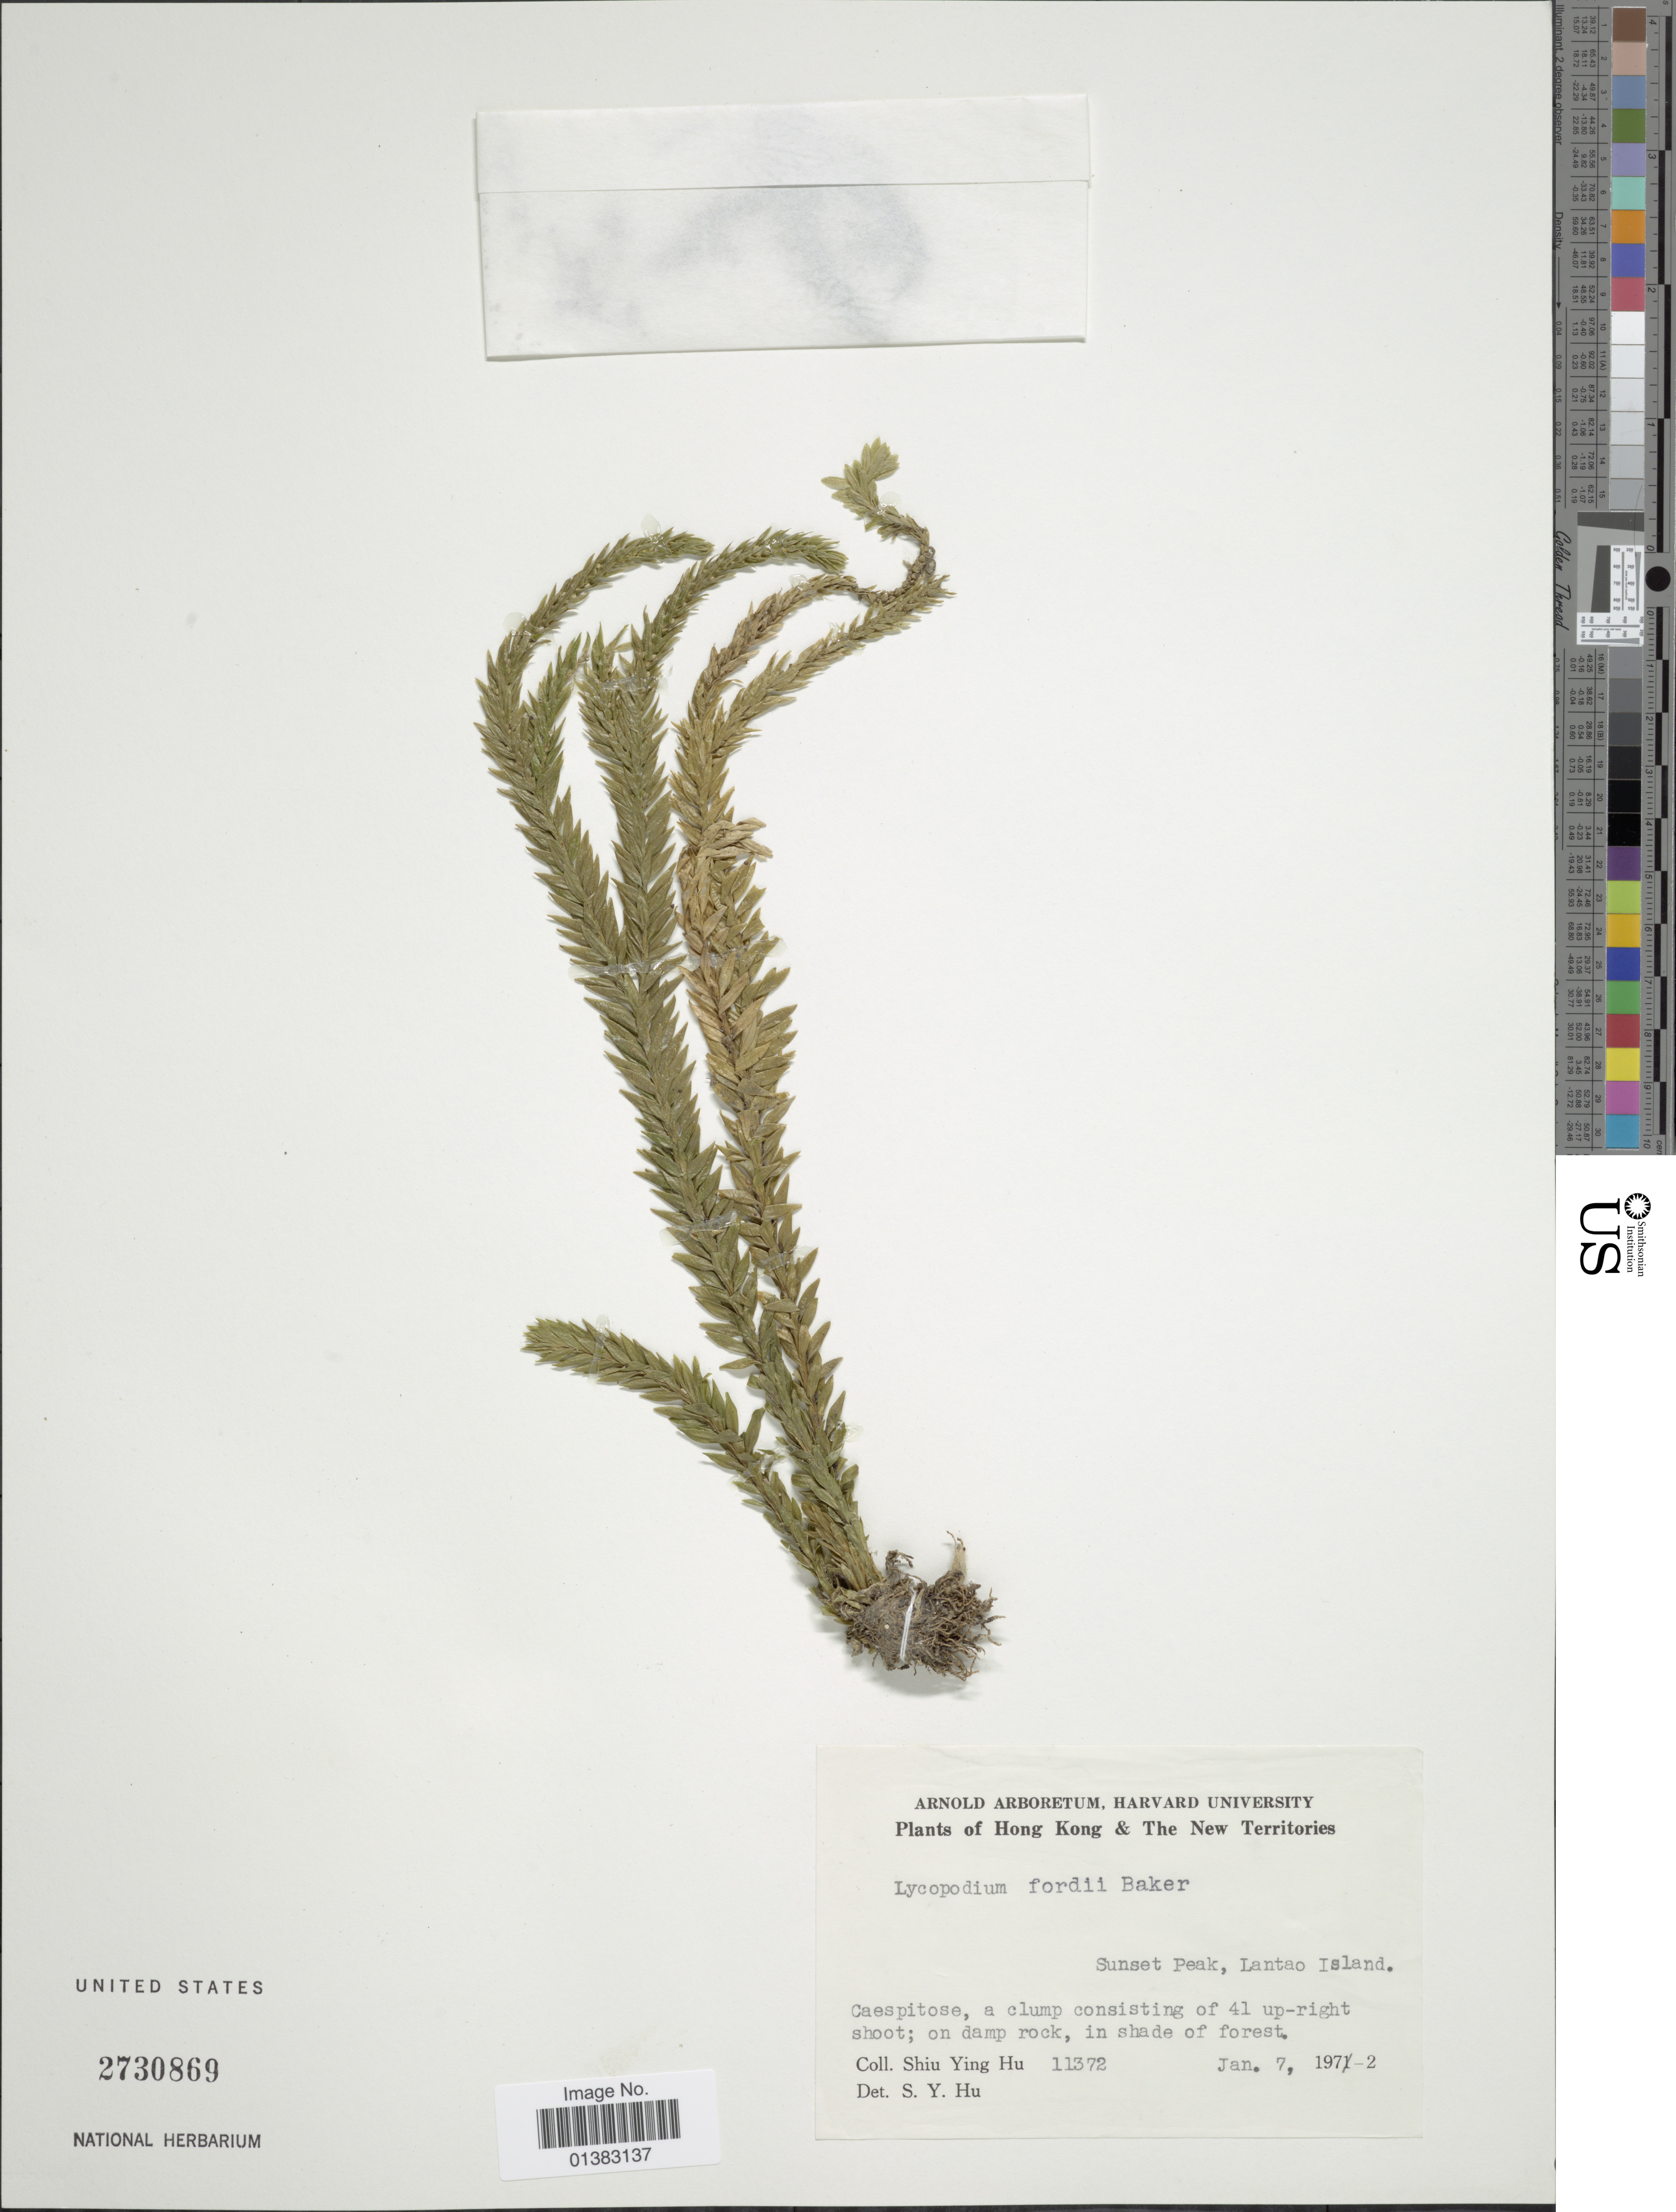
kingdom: Plantae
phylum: Tracheophyta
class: Lycopodiopsida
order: Lycopodiales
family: Lycopodiaceae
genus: Phlegmariurus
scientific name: Phlegmariurus fordii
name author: (Baker) Ching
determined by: Field, A. R.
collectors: S. Y. Hu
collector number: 11372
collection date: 1972-01-07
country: China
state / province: Hong Kong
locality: The New Territories. Sunset Peak, Lantao Island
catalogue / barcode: US 2730869